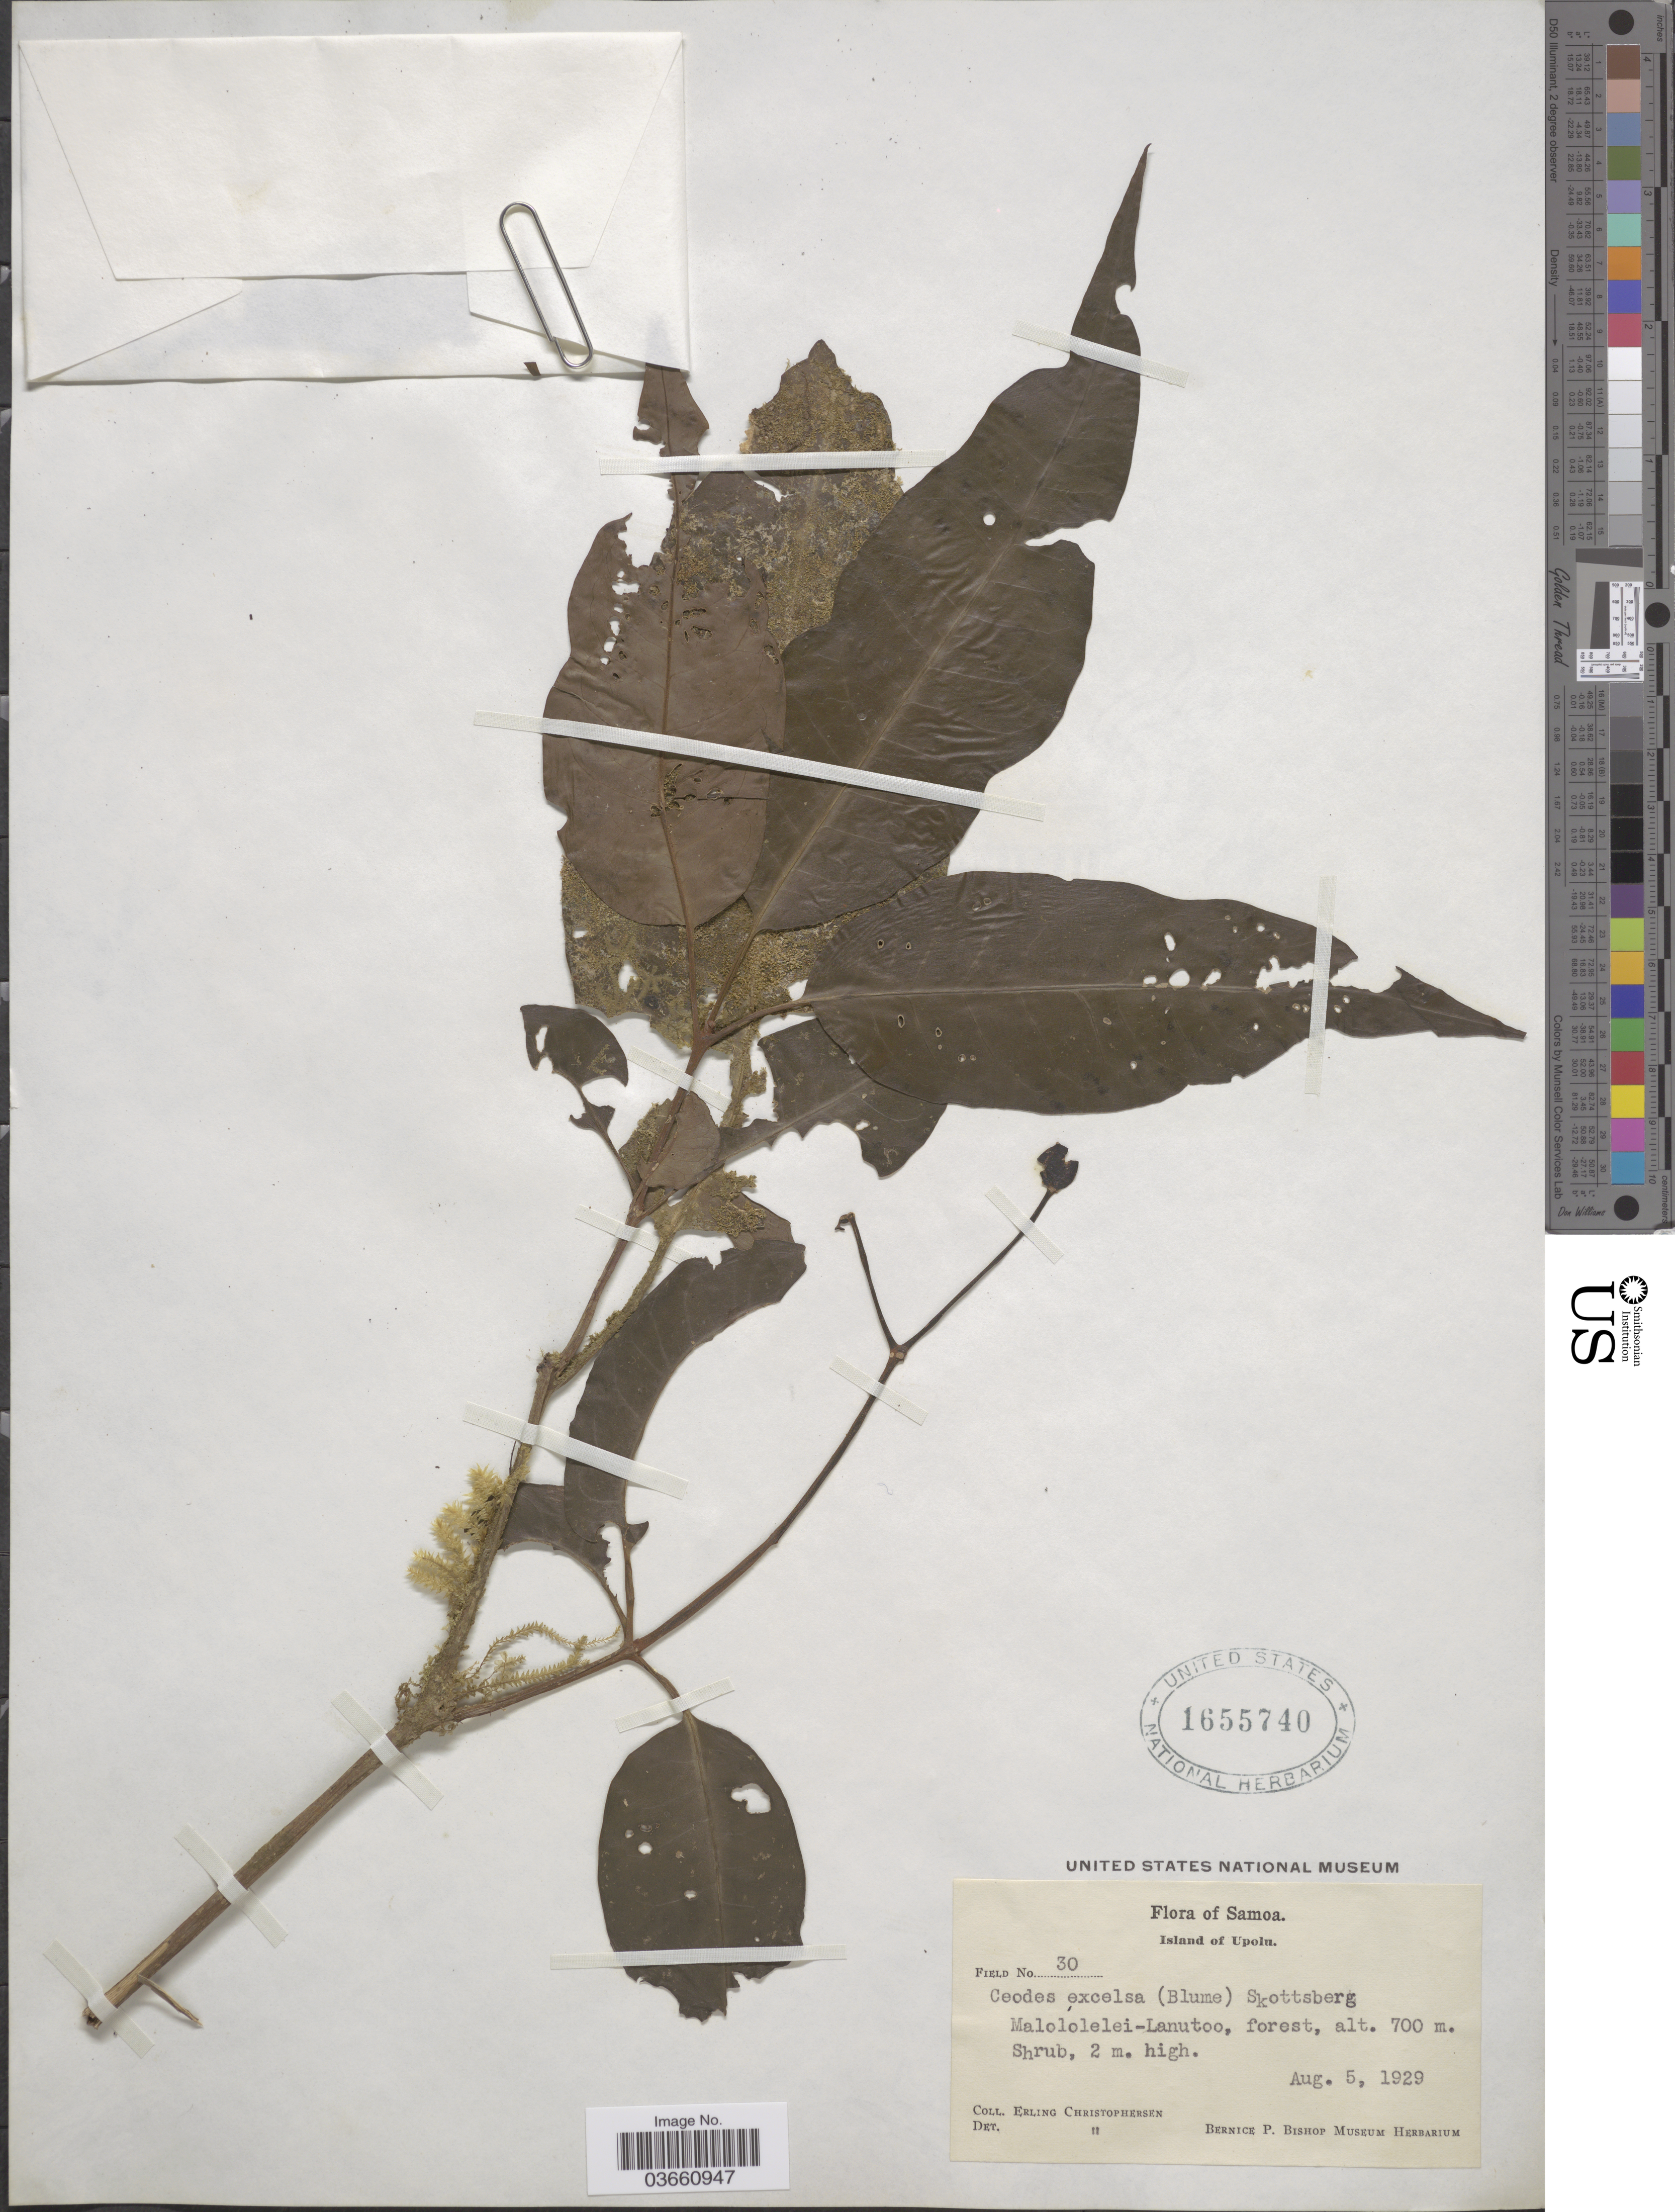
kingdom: Plantae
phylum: Tracheophyta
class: Magnoliopsida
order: Caryophyllales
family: Nyctaginaceae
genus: Ceodes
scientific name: Ceodes umbellifera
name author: J.R. Forst. & G. Forst.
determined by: Wagner, W. L., (BOT), Smithsonian Institution - National Museum of Natural History (UNITED STATES)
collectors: E. Christophersen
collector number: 30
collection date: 1929-08-05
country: Samoa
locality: Samoa. Island of Upolu. Malololelei-Lanutoo.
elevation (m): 700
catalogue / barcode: US 1655740